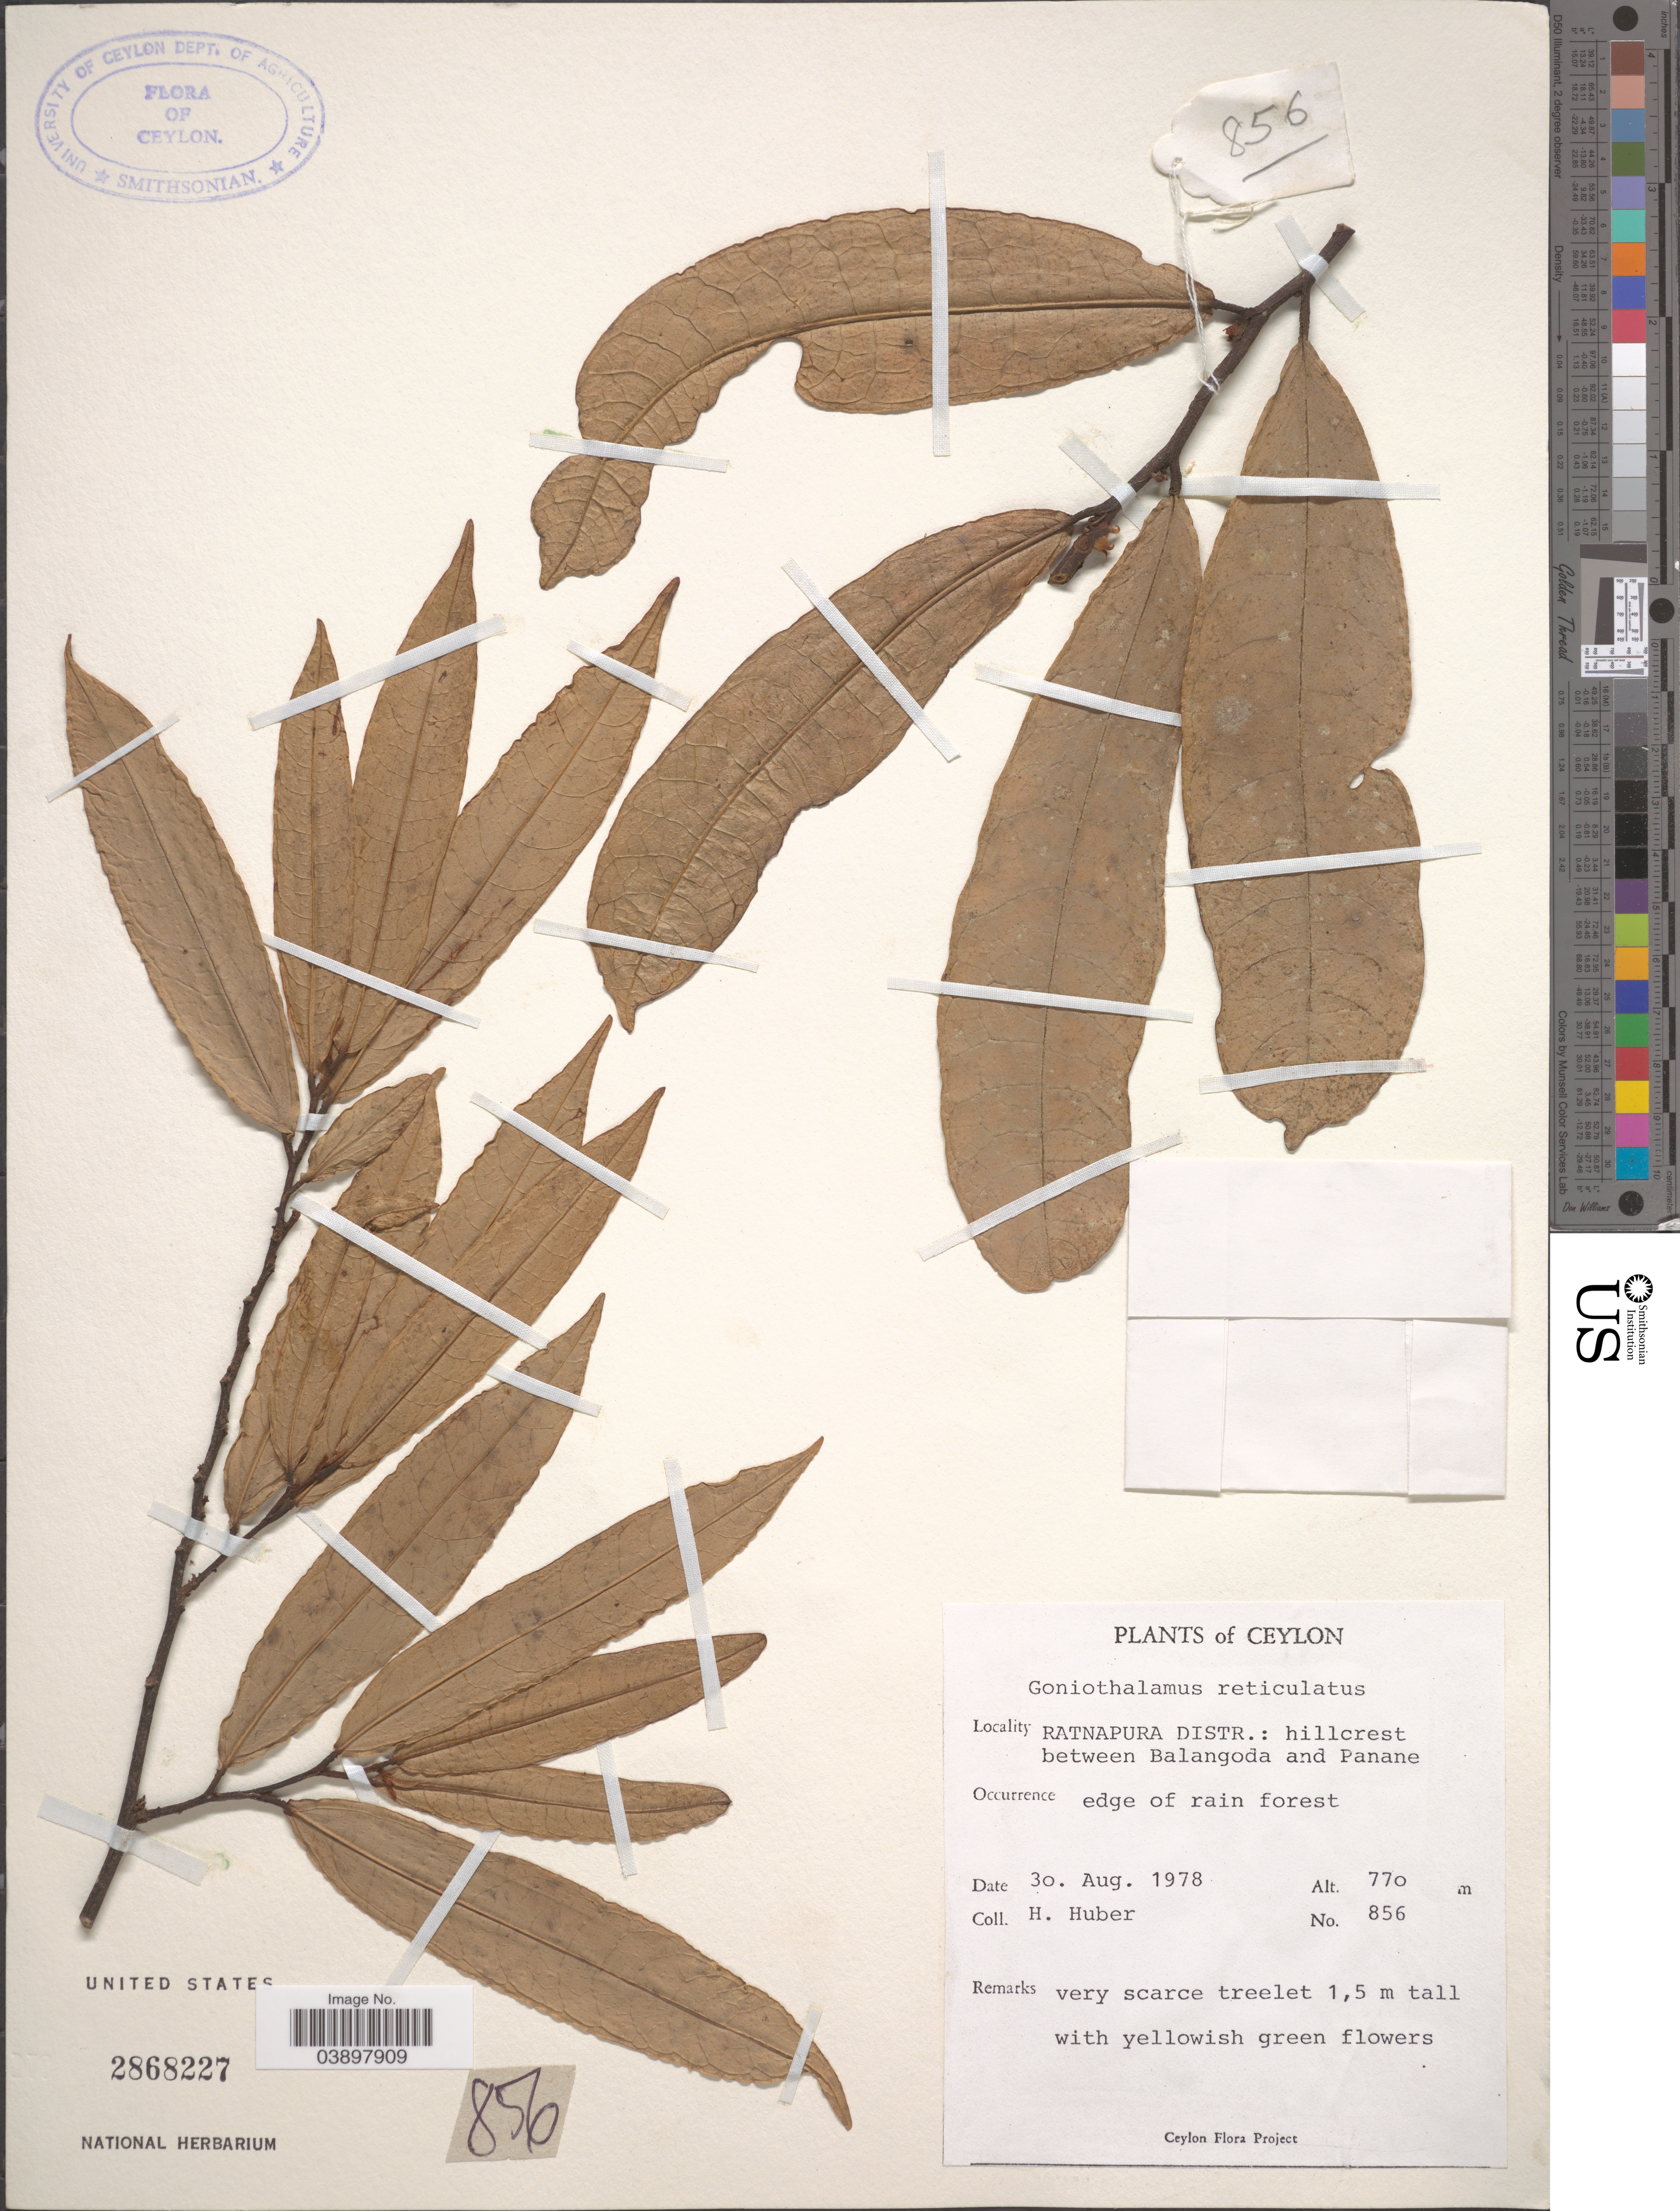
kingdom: Plantae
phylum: Tracheophyta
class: Magnoliopsida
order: Magnoliales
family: Annonaceae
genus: Goniothalamus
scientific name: Goniothalamus reticulatus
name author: Thwaites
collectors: H. Huber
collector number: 856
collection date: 1978-08-30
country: Sri Lanka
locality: Ceylon. Ratnapura Distr.: hillcrest between Balangoda and Panane. Edge of rain forest.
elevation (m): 770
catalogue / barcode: US 2868227